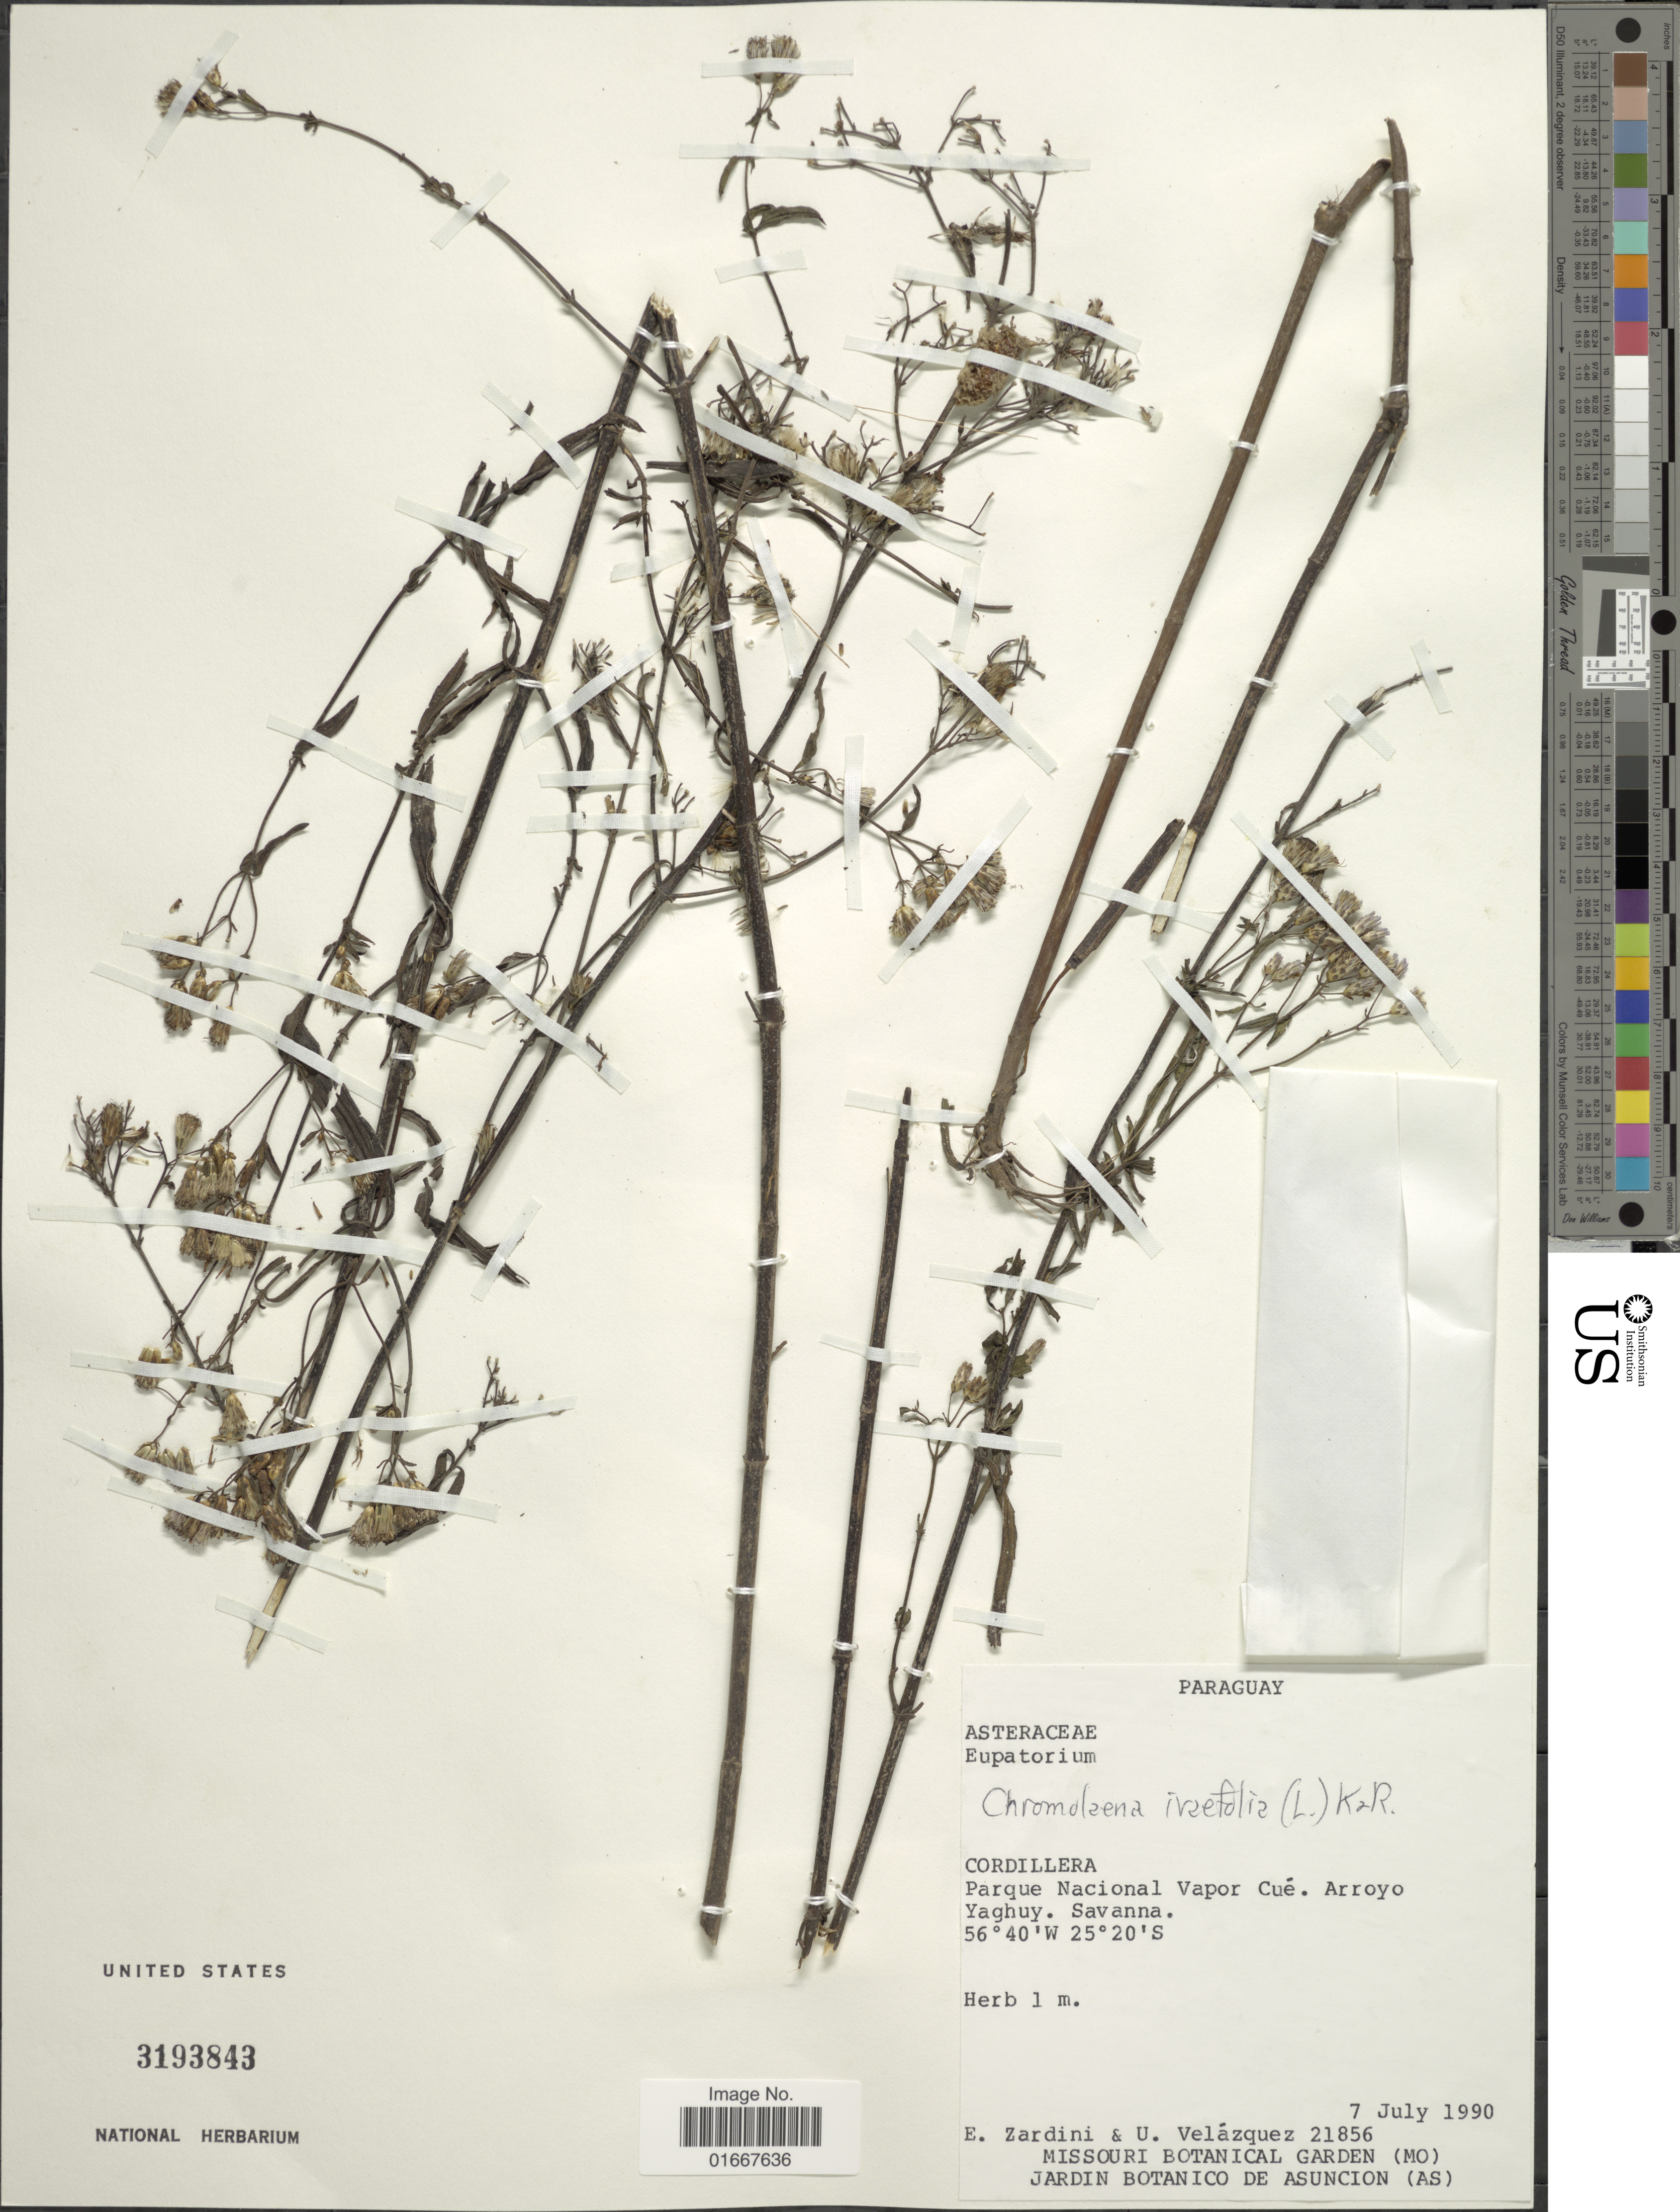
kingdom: Plantae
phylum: Tracheophyta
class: Magnoliopsida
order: Asterales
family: Asteraceae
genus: Chromolaena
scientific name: Chromolaena ivaefolia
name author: (L.) R.M. King & H. Rob.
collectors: E. M. Zardini & U. Velázquez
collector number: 21856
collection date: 1990-07-07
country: Paraguay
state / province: Cordillera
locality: Parque Nacional Vapor Cué. Arroyo Yaghuy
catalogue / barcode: US 3193843